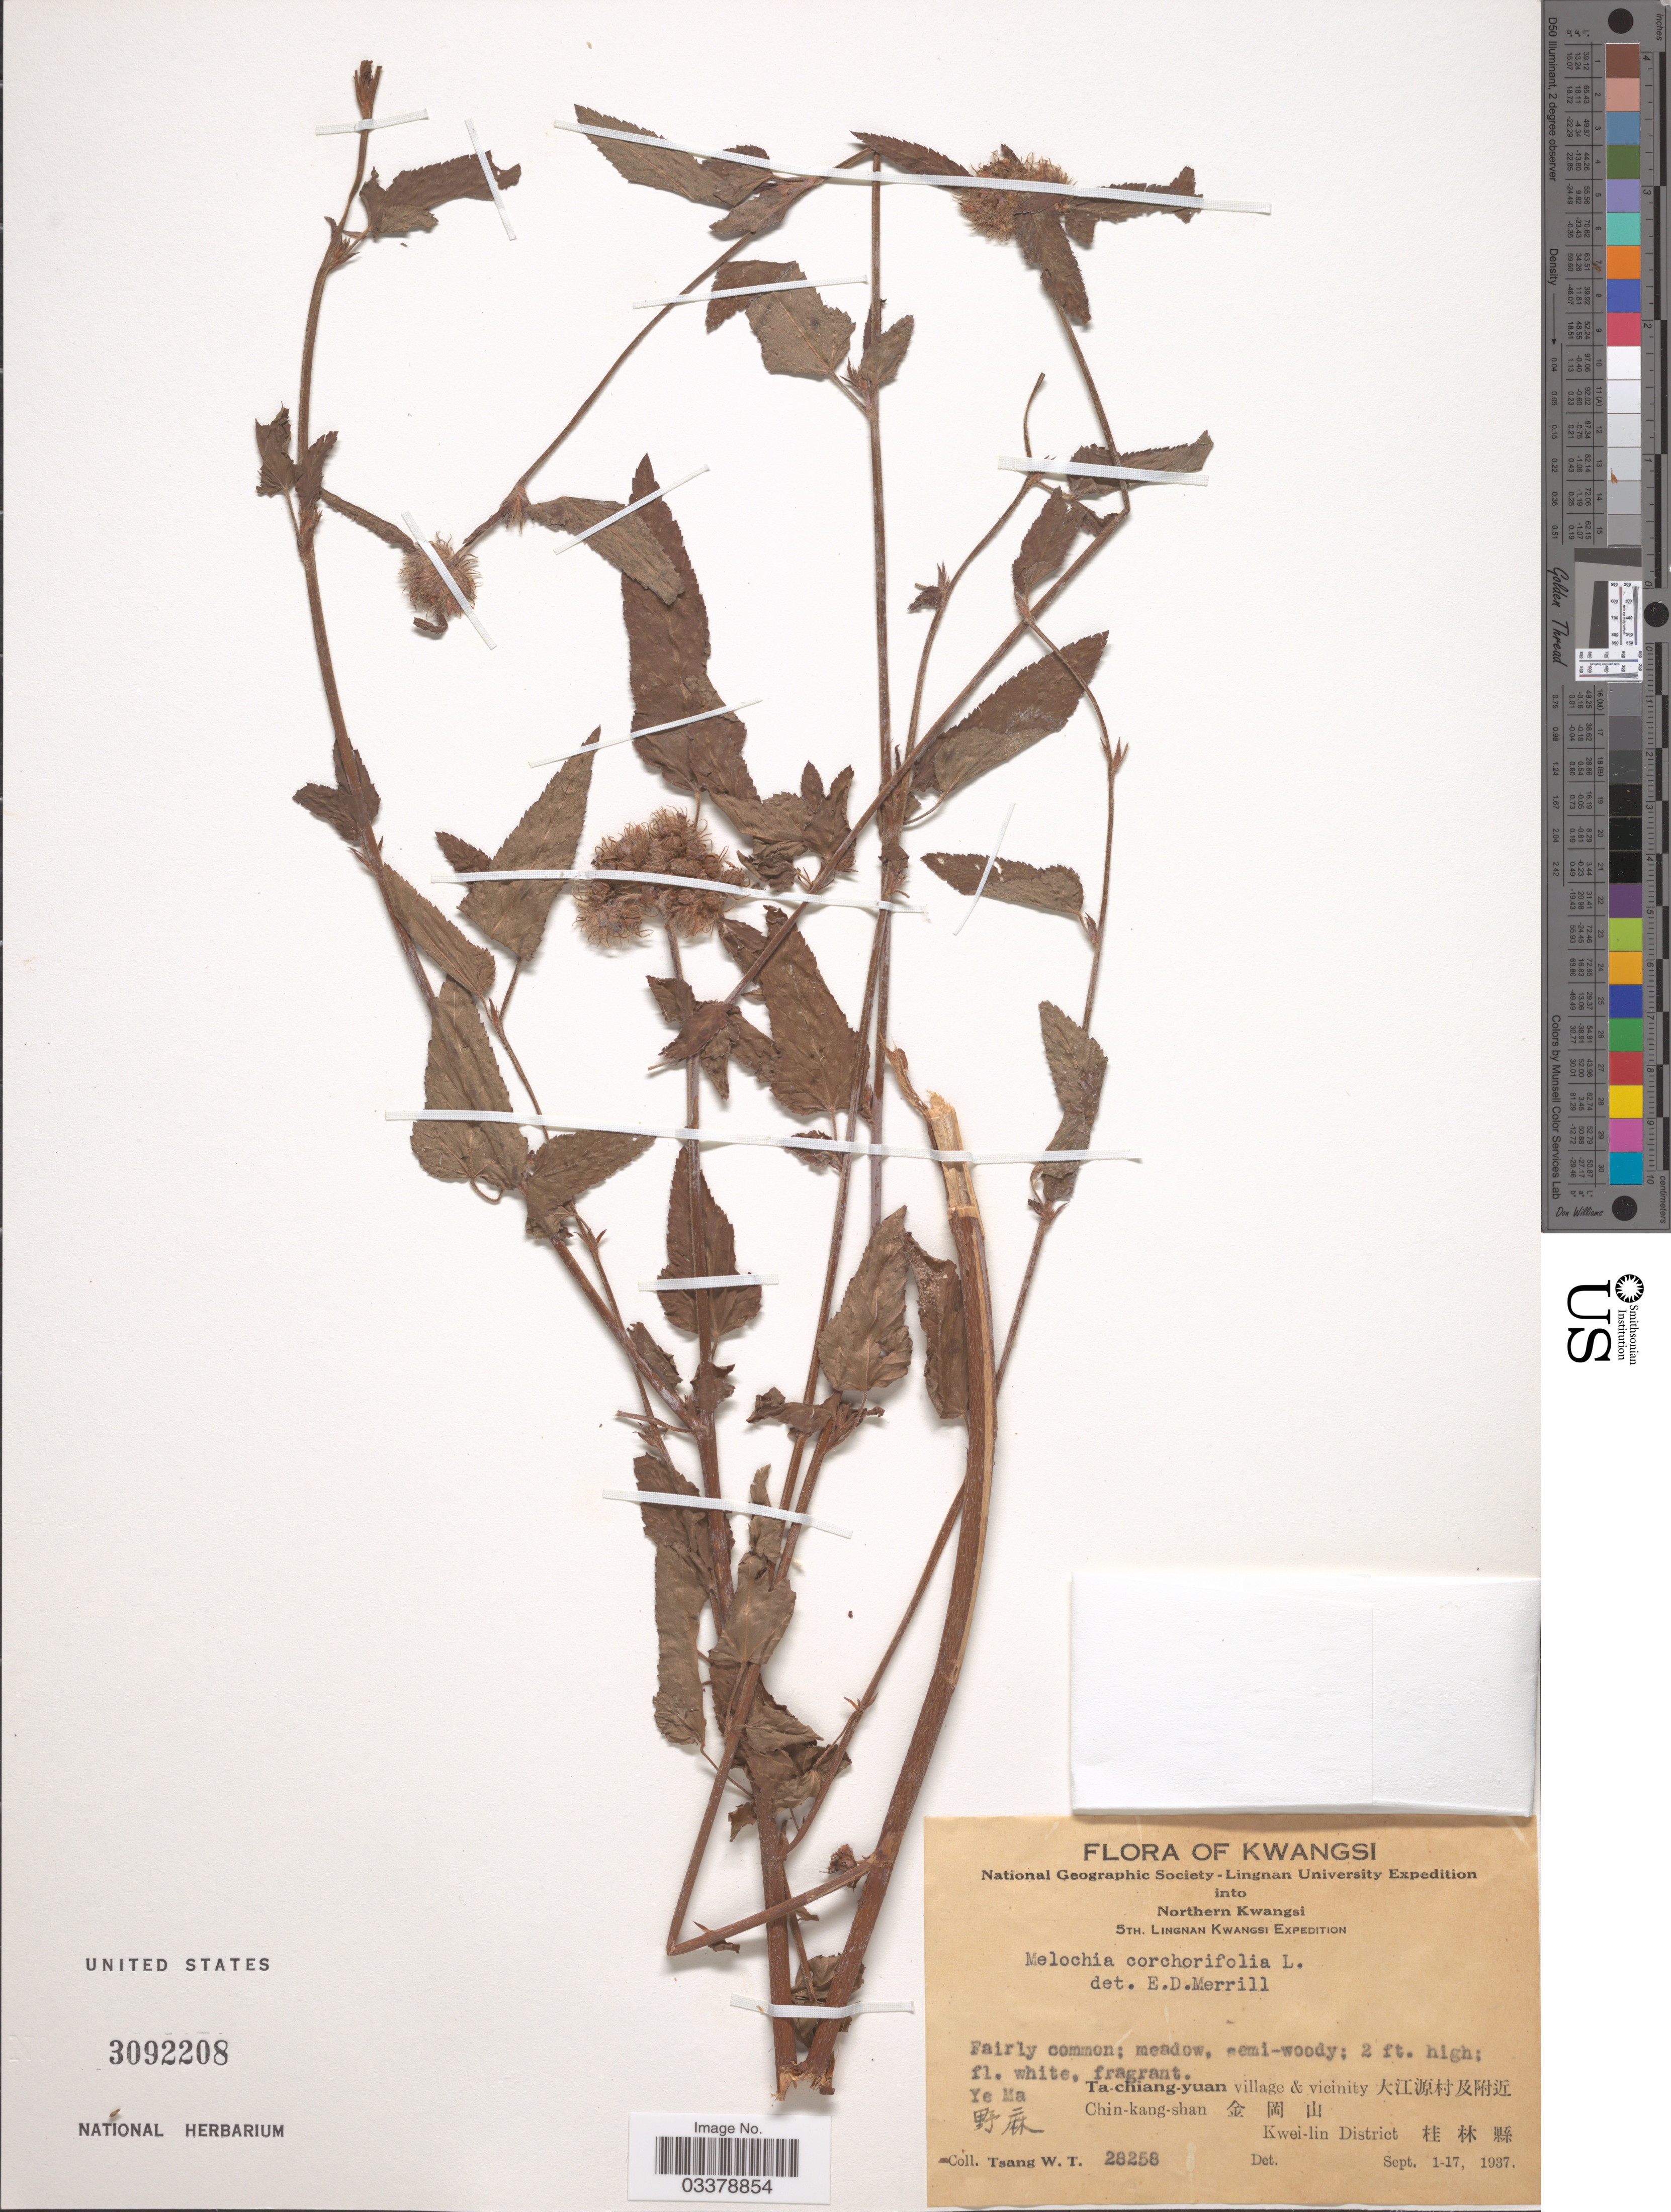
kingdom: Plantae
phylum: Tracheophyta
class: Magnoliopsida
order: Malvales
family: Malvaceae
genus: Melochia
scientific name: Melochia corchorifolia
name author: L.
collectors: W. T. Tsang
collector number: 28258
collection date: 1937-09-01/1937-09-17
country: China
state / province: Guangxi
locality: Northern Kwangsi, Ta-chiang-yuan village & vicinity X, Chin-kang-shan X. Kwei-lin District X, Ye Ma X [unsure placement]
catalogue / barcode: US 3092208